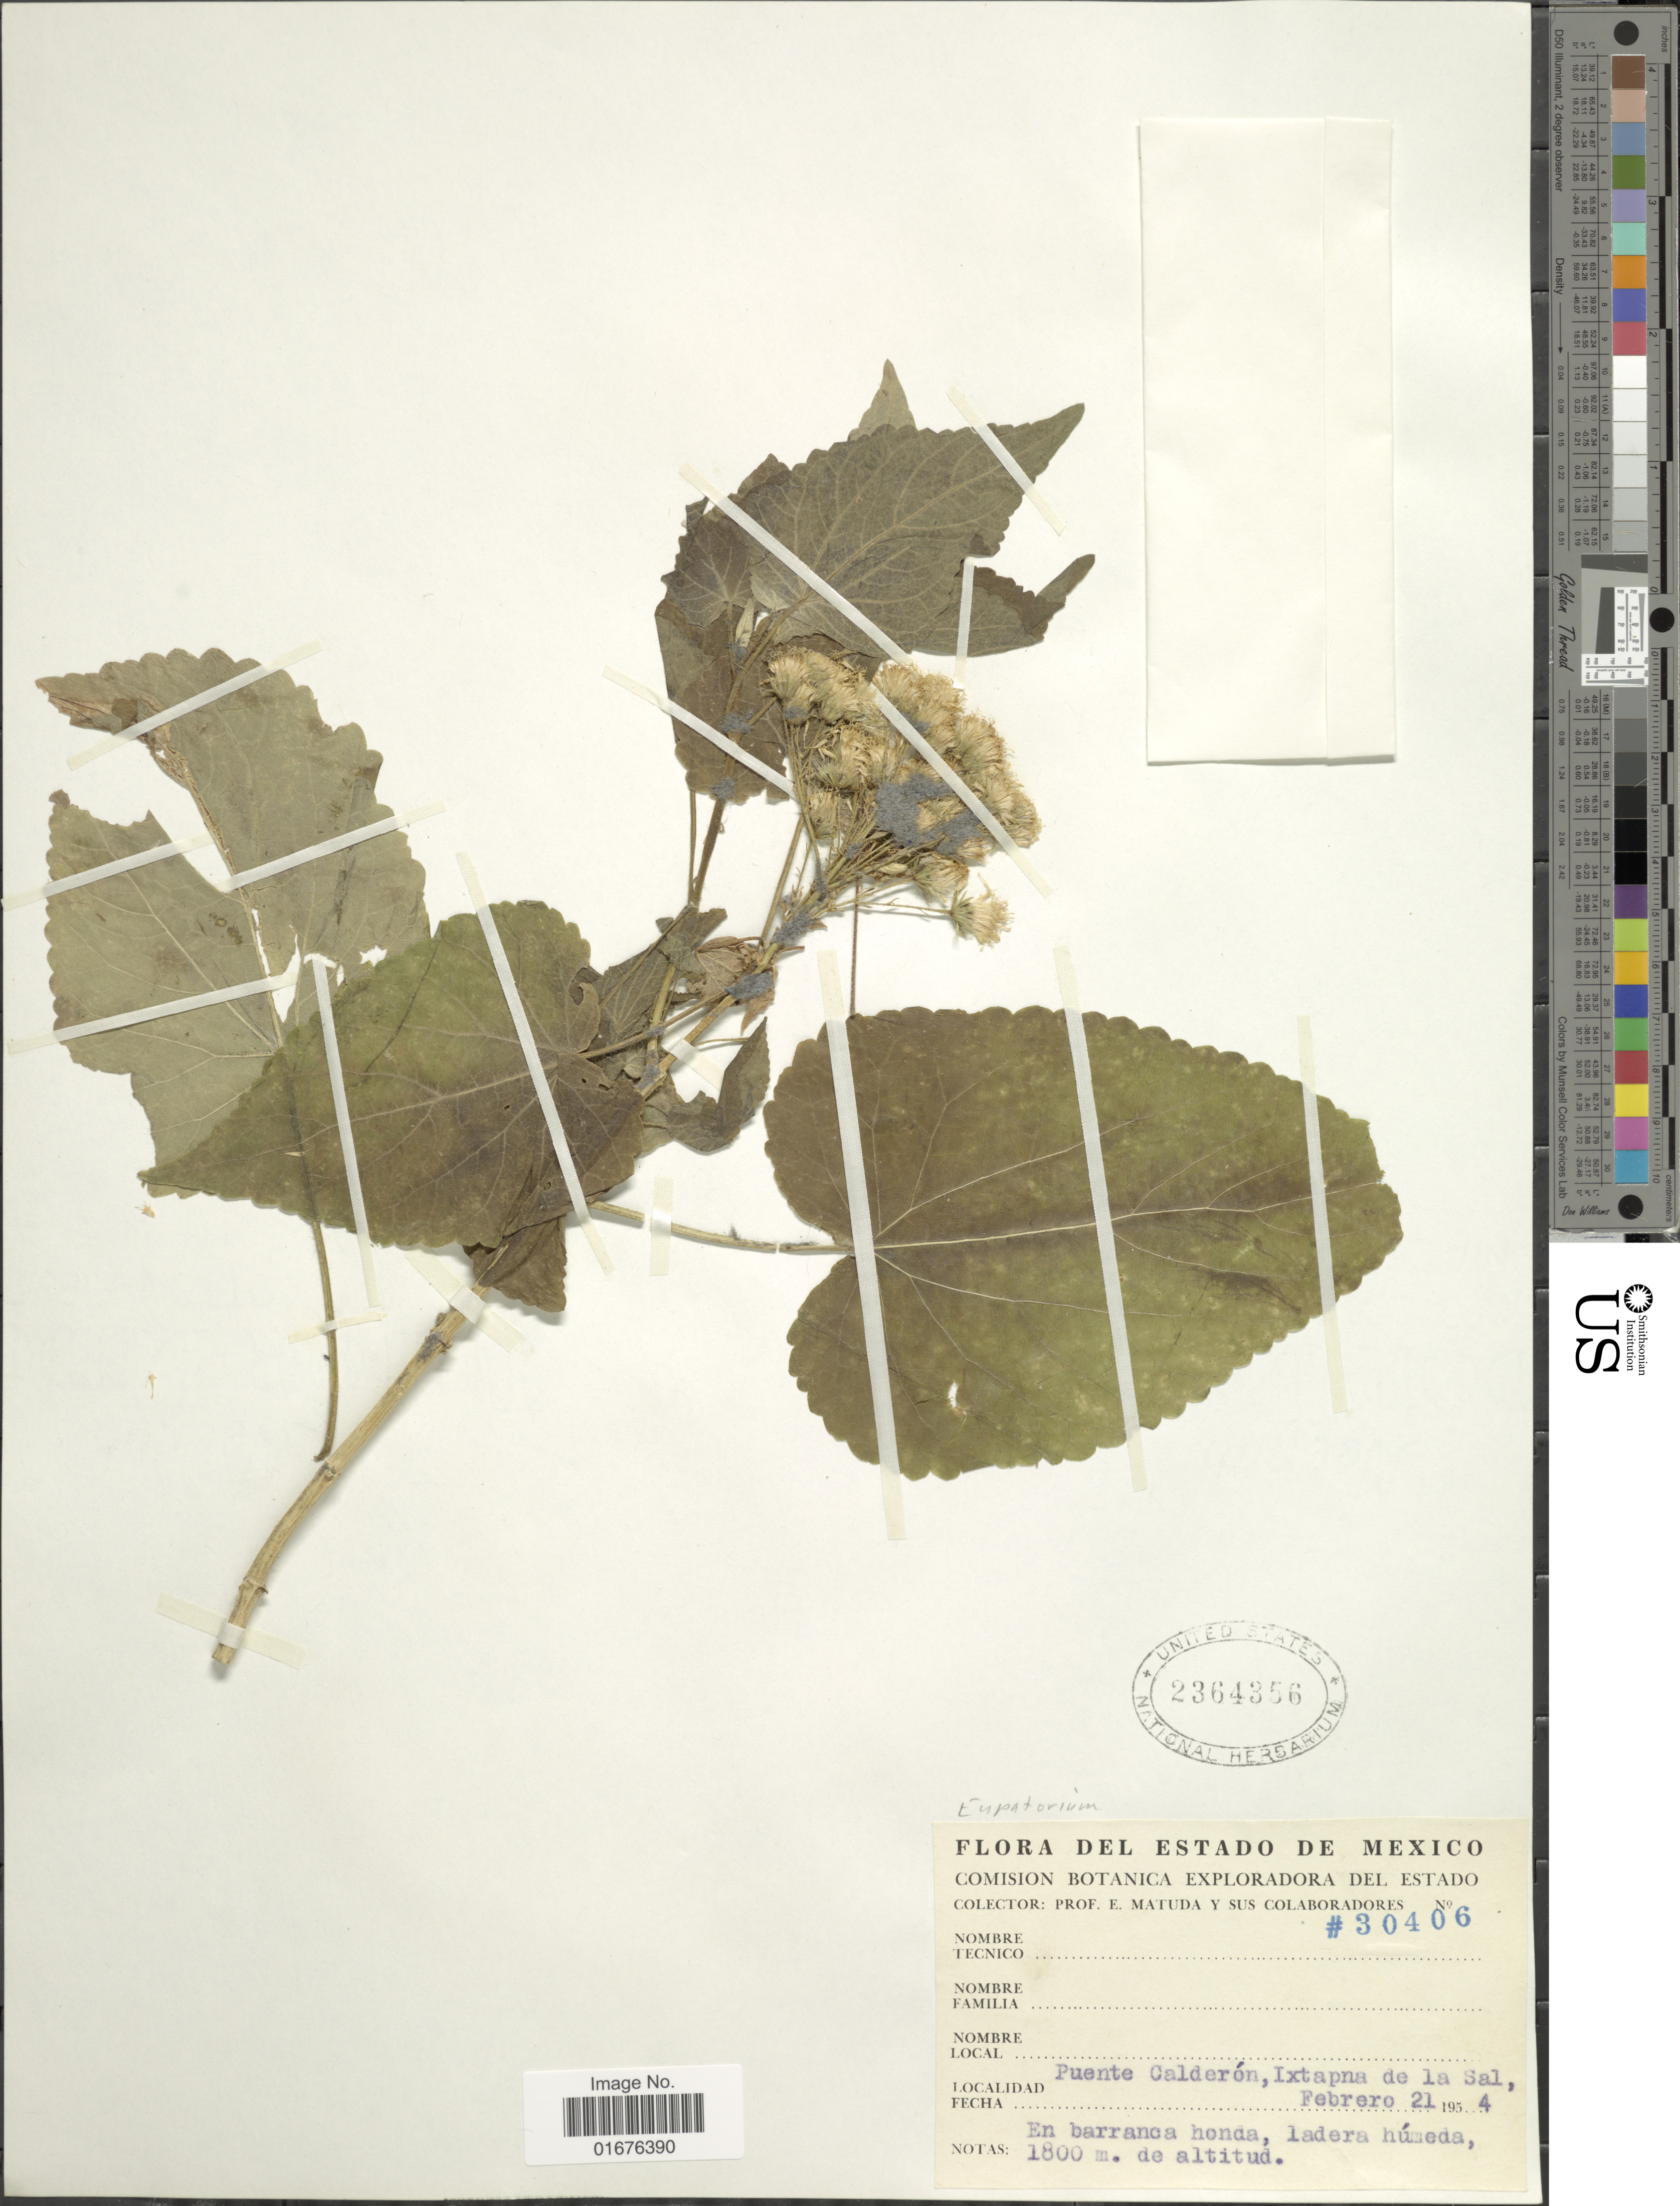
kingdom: Plantae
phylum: Tracheophyta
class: Magnoliopsida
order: Asterales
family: Asteraceae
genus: Ageratina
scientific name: Ageratina petiolaris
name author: (Moc. & Sessé ex DC.) R.M. King & H. Rob.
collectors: E. Matuda & et al.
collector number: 30406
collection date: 1954-02-21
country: Mexico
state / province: México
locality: Puenta Calderón, Ixtapna de la Sal, en barranca honda, ladera húmeda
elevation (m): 1800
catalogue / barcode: US 2364356